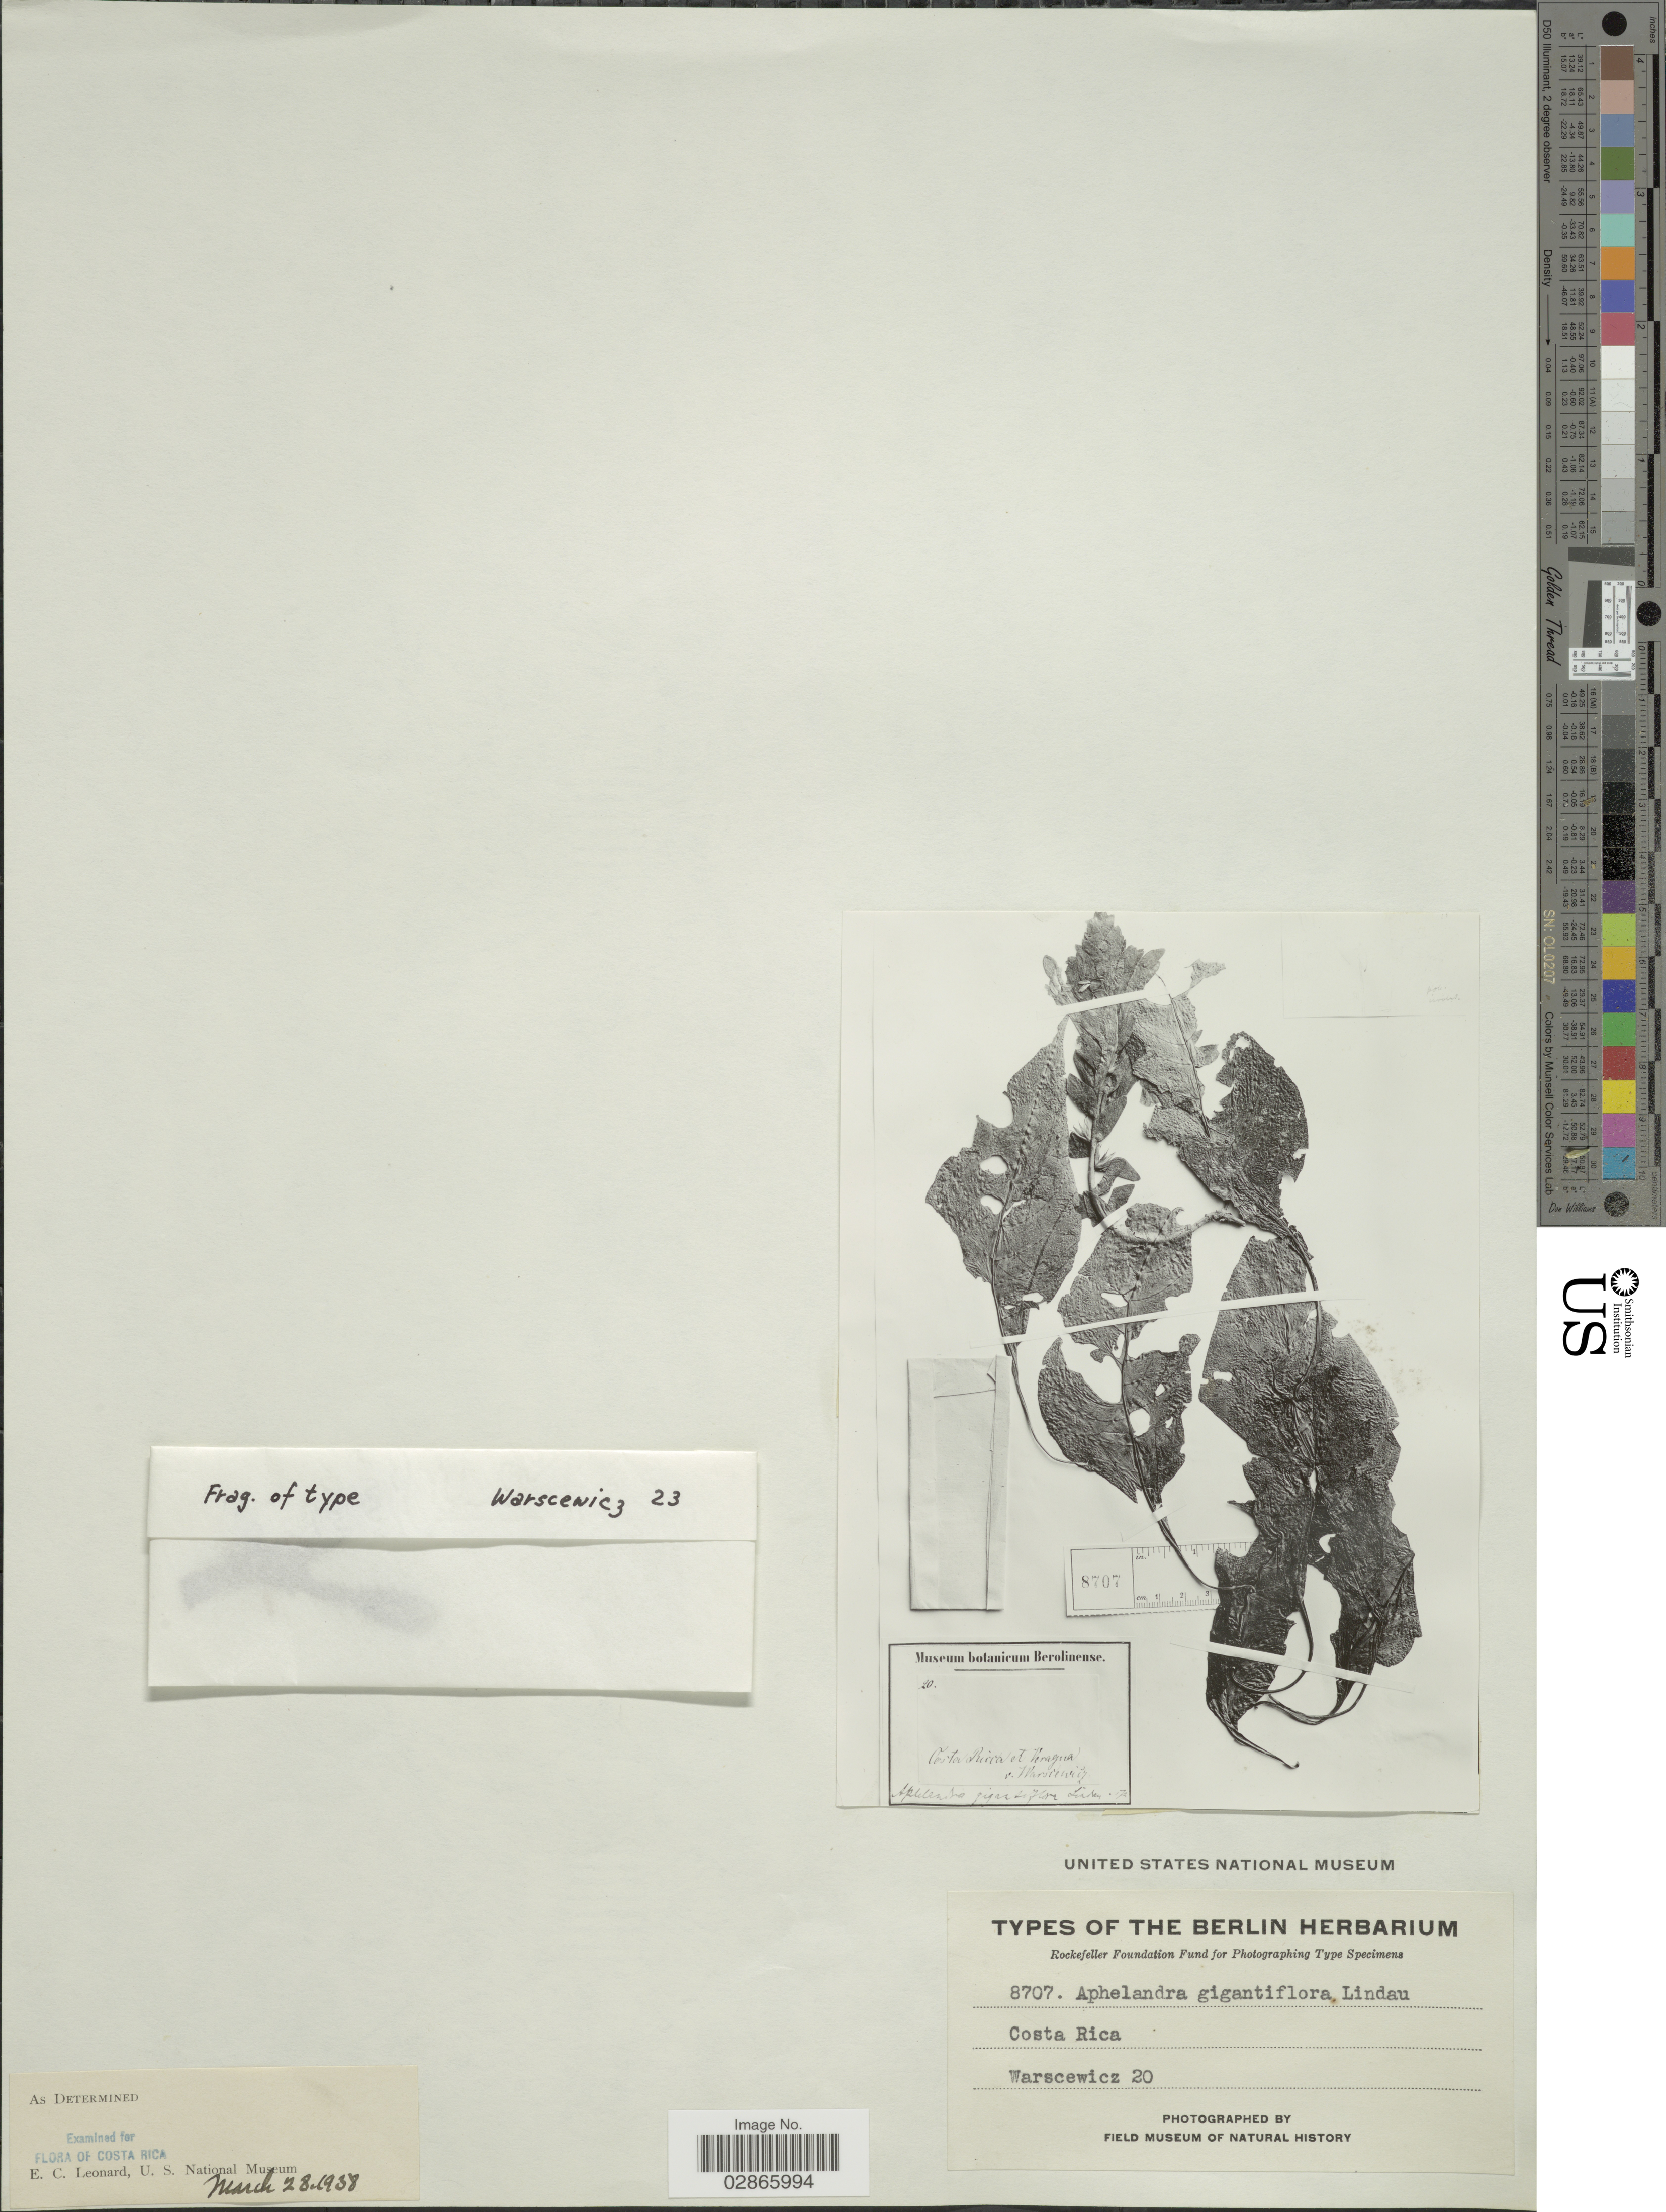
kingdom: Plantae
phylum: Tracheophyta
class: Magnoliopsida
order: Lamiales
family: Acanthaceae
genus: Aphelandra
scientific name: Aphelandra gigantiflora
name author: Lindau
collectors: Warscewicz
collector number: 20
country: Costa Rica